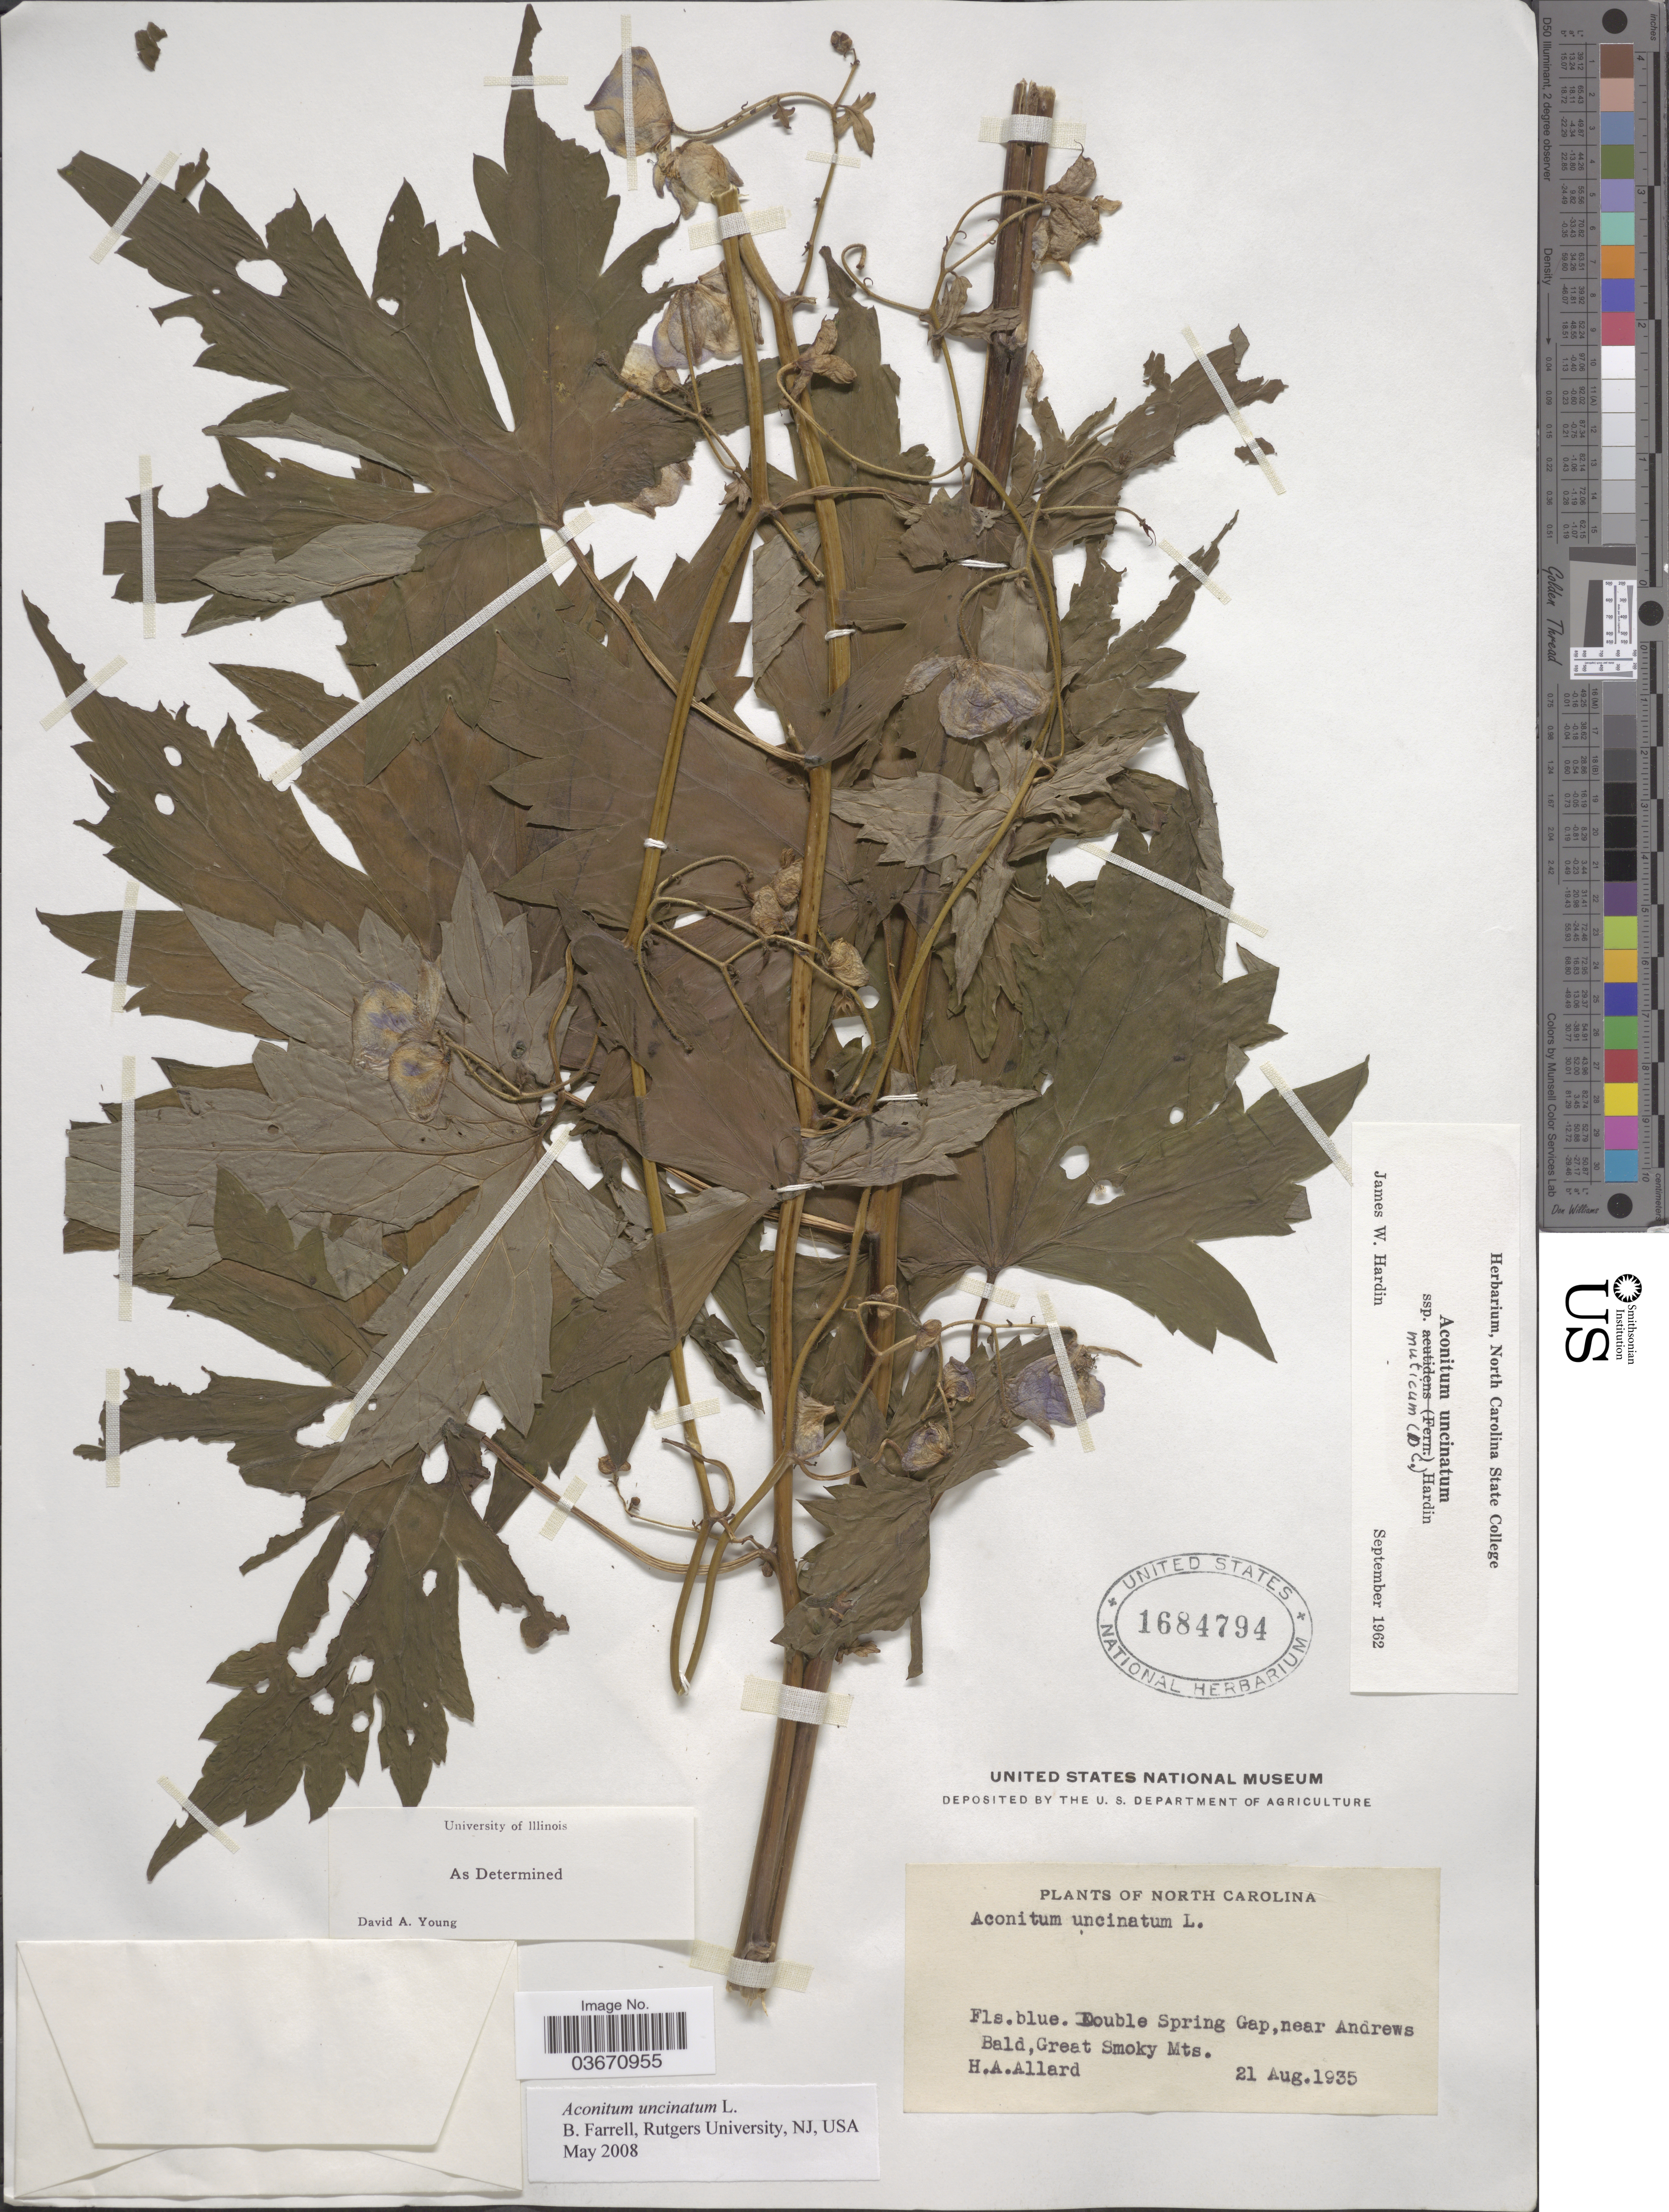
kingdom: Plantae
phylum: Tracheophyta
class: Magnoliopsida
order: Ranunculales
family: Ranunculaceae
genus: Aconitum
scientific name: Aconitum uncinatum subsp. muticum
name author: (DC.) Hardin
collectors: H. A. Allard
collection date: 1935-08-21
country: United States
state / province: North Carolina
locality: Double Spring Gap, near Andrews Bald, Great Smoky Mts.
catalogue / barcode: US 1684794